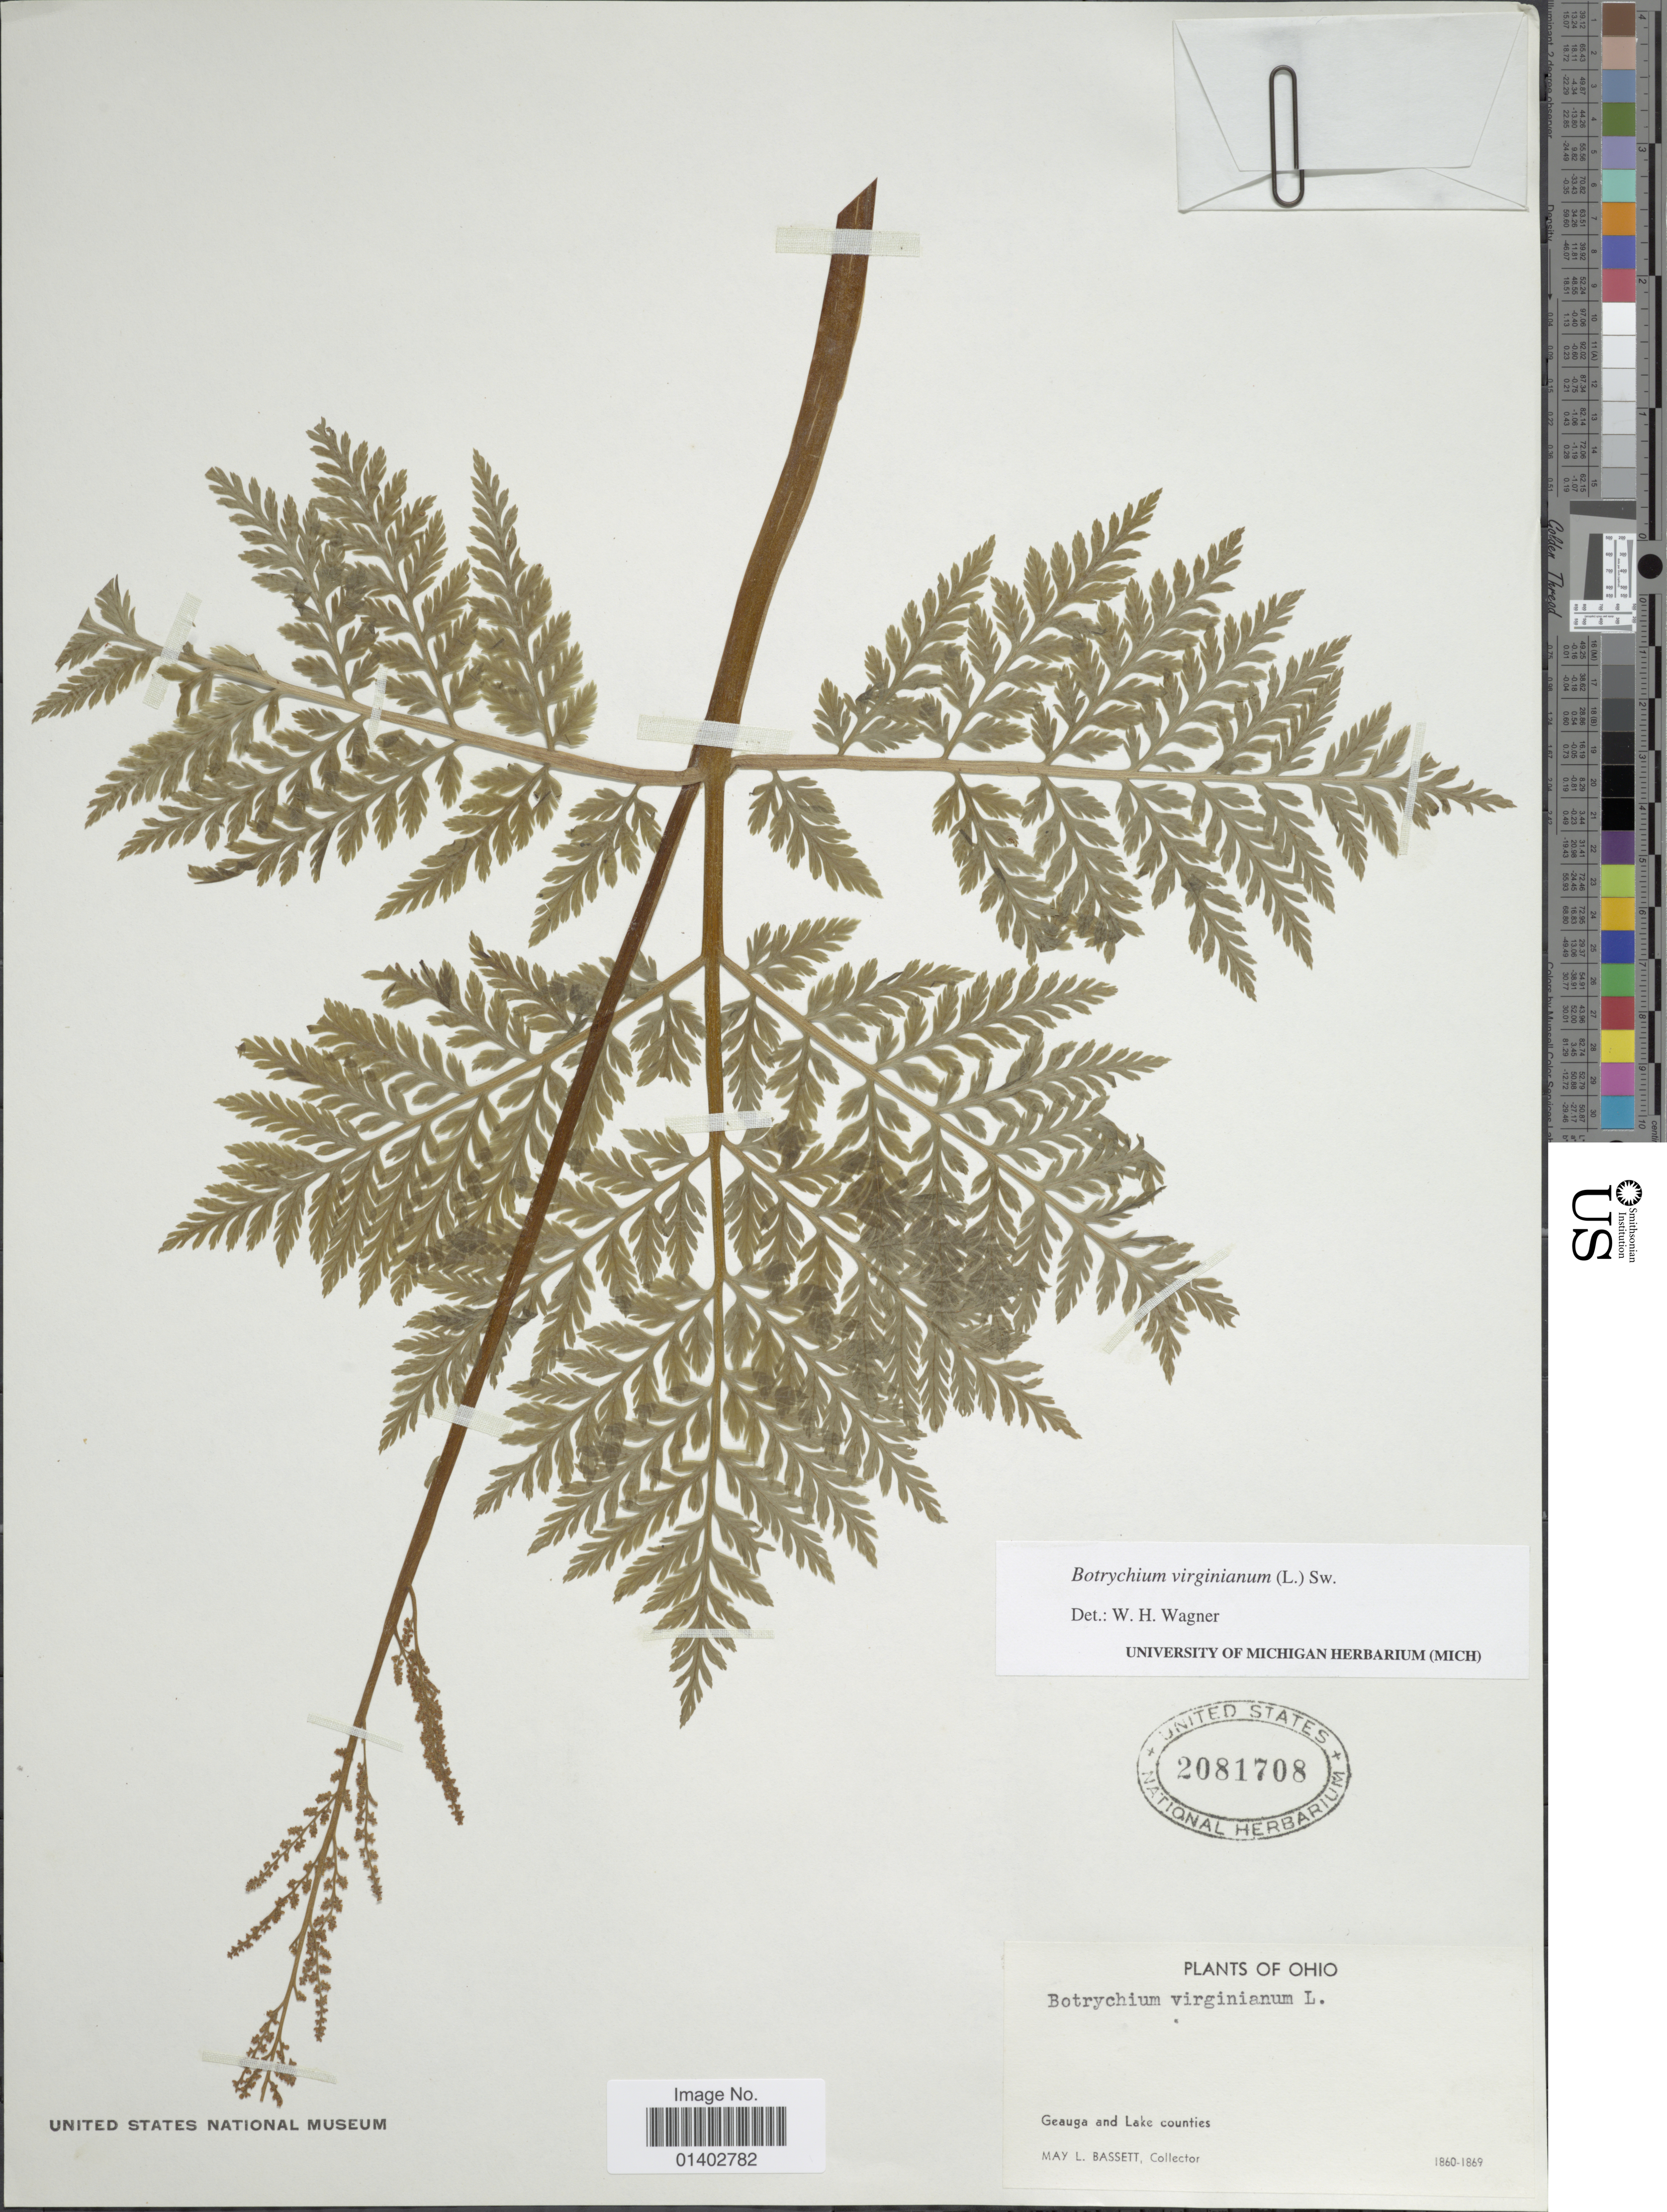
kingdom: Plantae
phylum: Tracheophyta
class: Polypodiopsida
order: Ophioglossales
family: Ophioglossaceae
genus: Botrychium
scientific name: Botrychium virginianum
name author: (L.) Sw.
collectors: M. L. Bassett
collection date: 1860/1869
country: United States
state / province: Ohio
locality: Geauga and Lake counties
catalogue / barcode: US 2081708